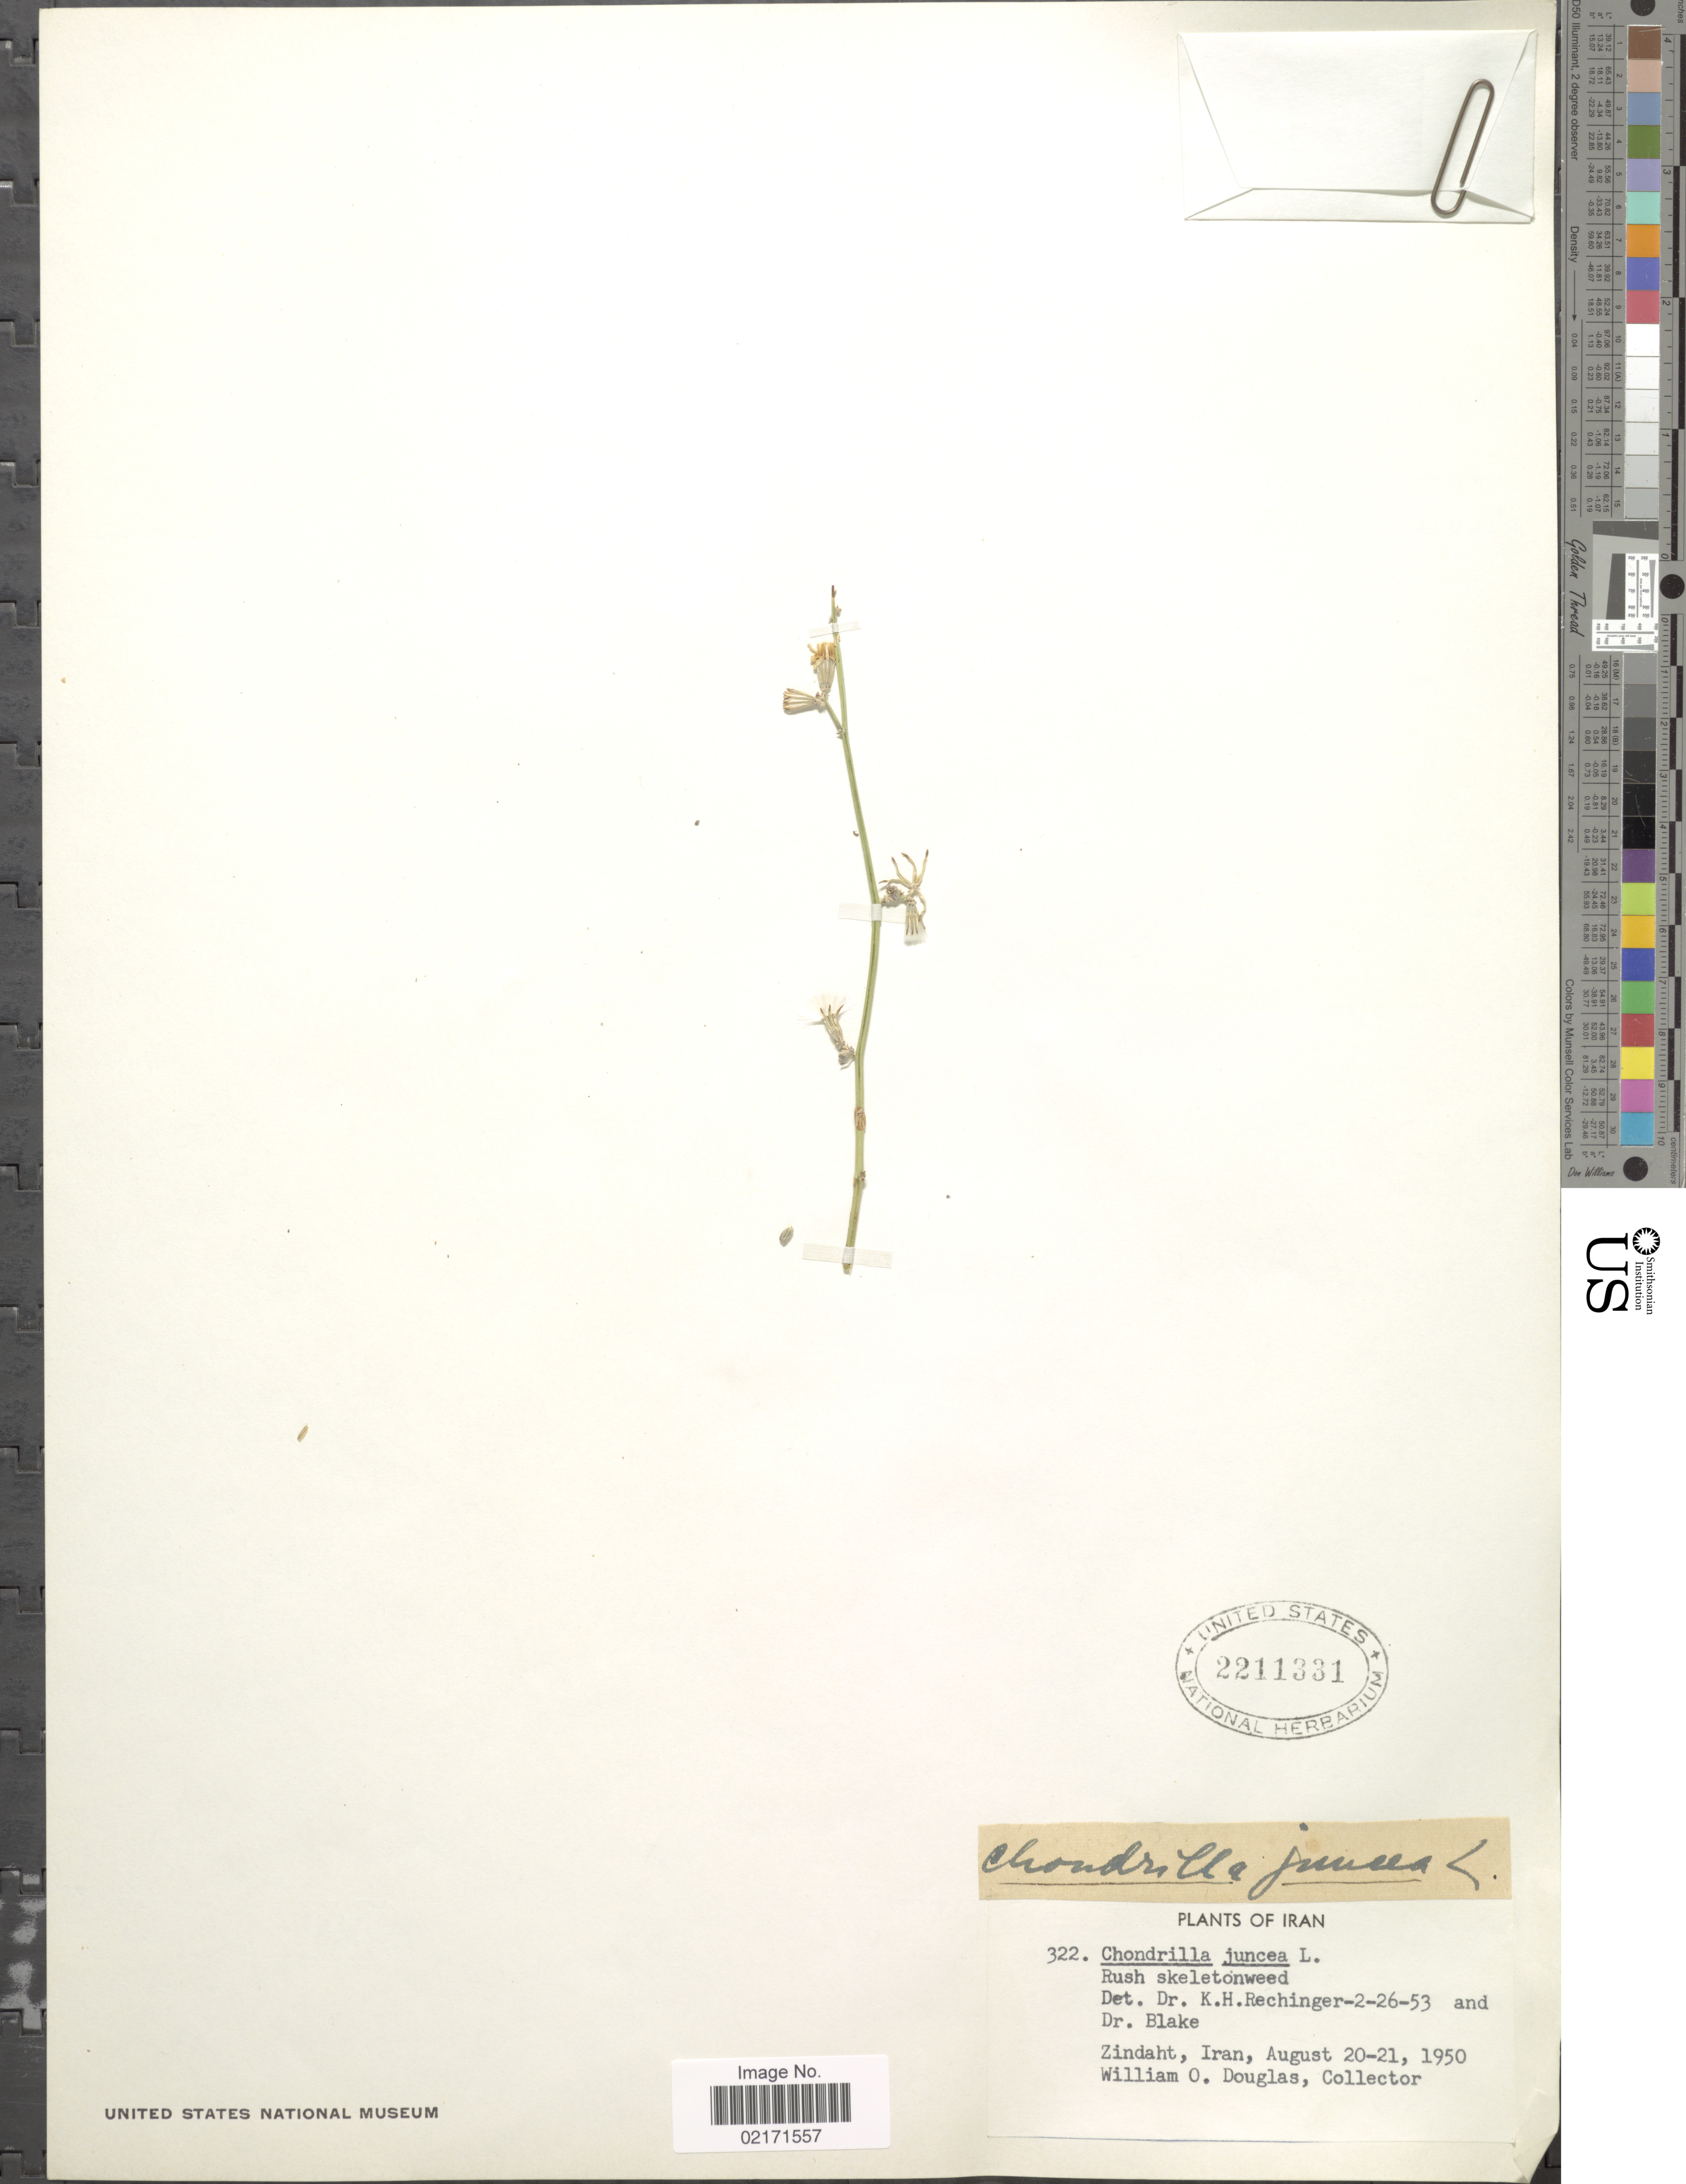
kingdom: Plantae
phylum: Tracheophyta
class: Magnoliopsida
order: Asterales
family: Asteraceae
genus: Chondrilla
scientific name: Chondrilla juncea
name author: L.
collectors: W. Douglas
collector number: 322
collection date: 1950-08-20/1950-08-21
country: Iran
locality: Zindaht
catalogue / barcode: US 2211331